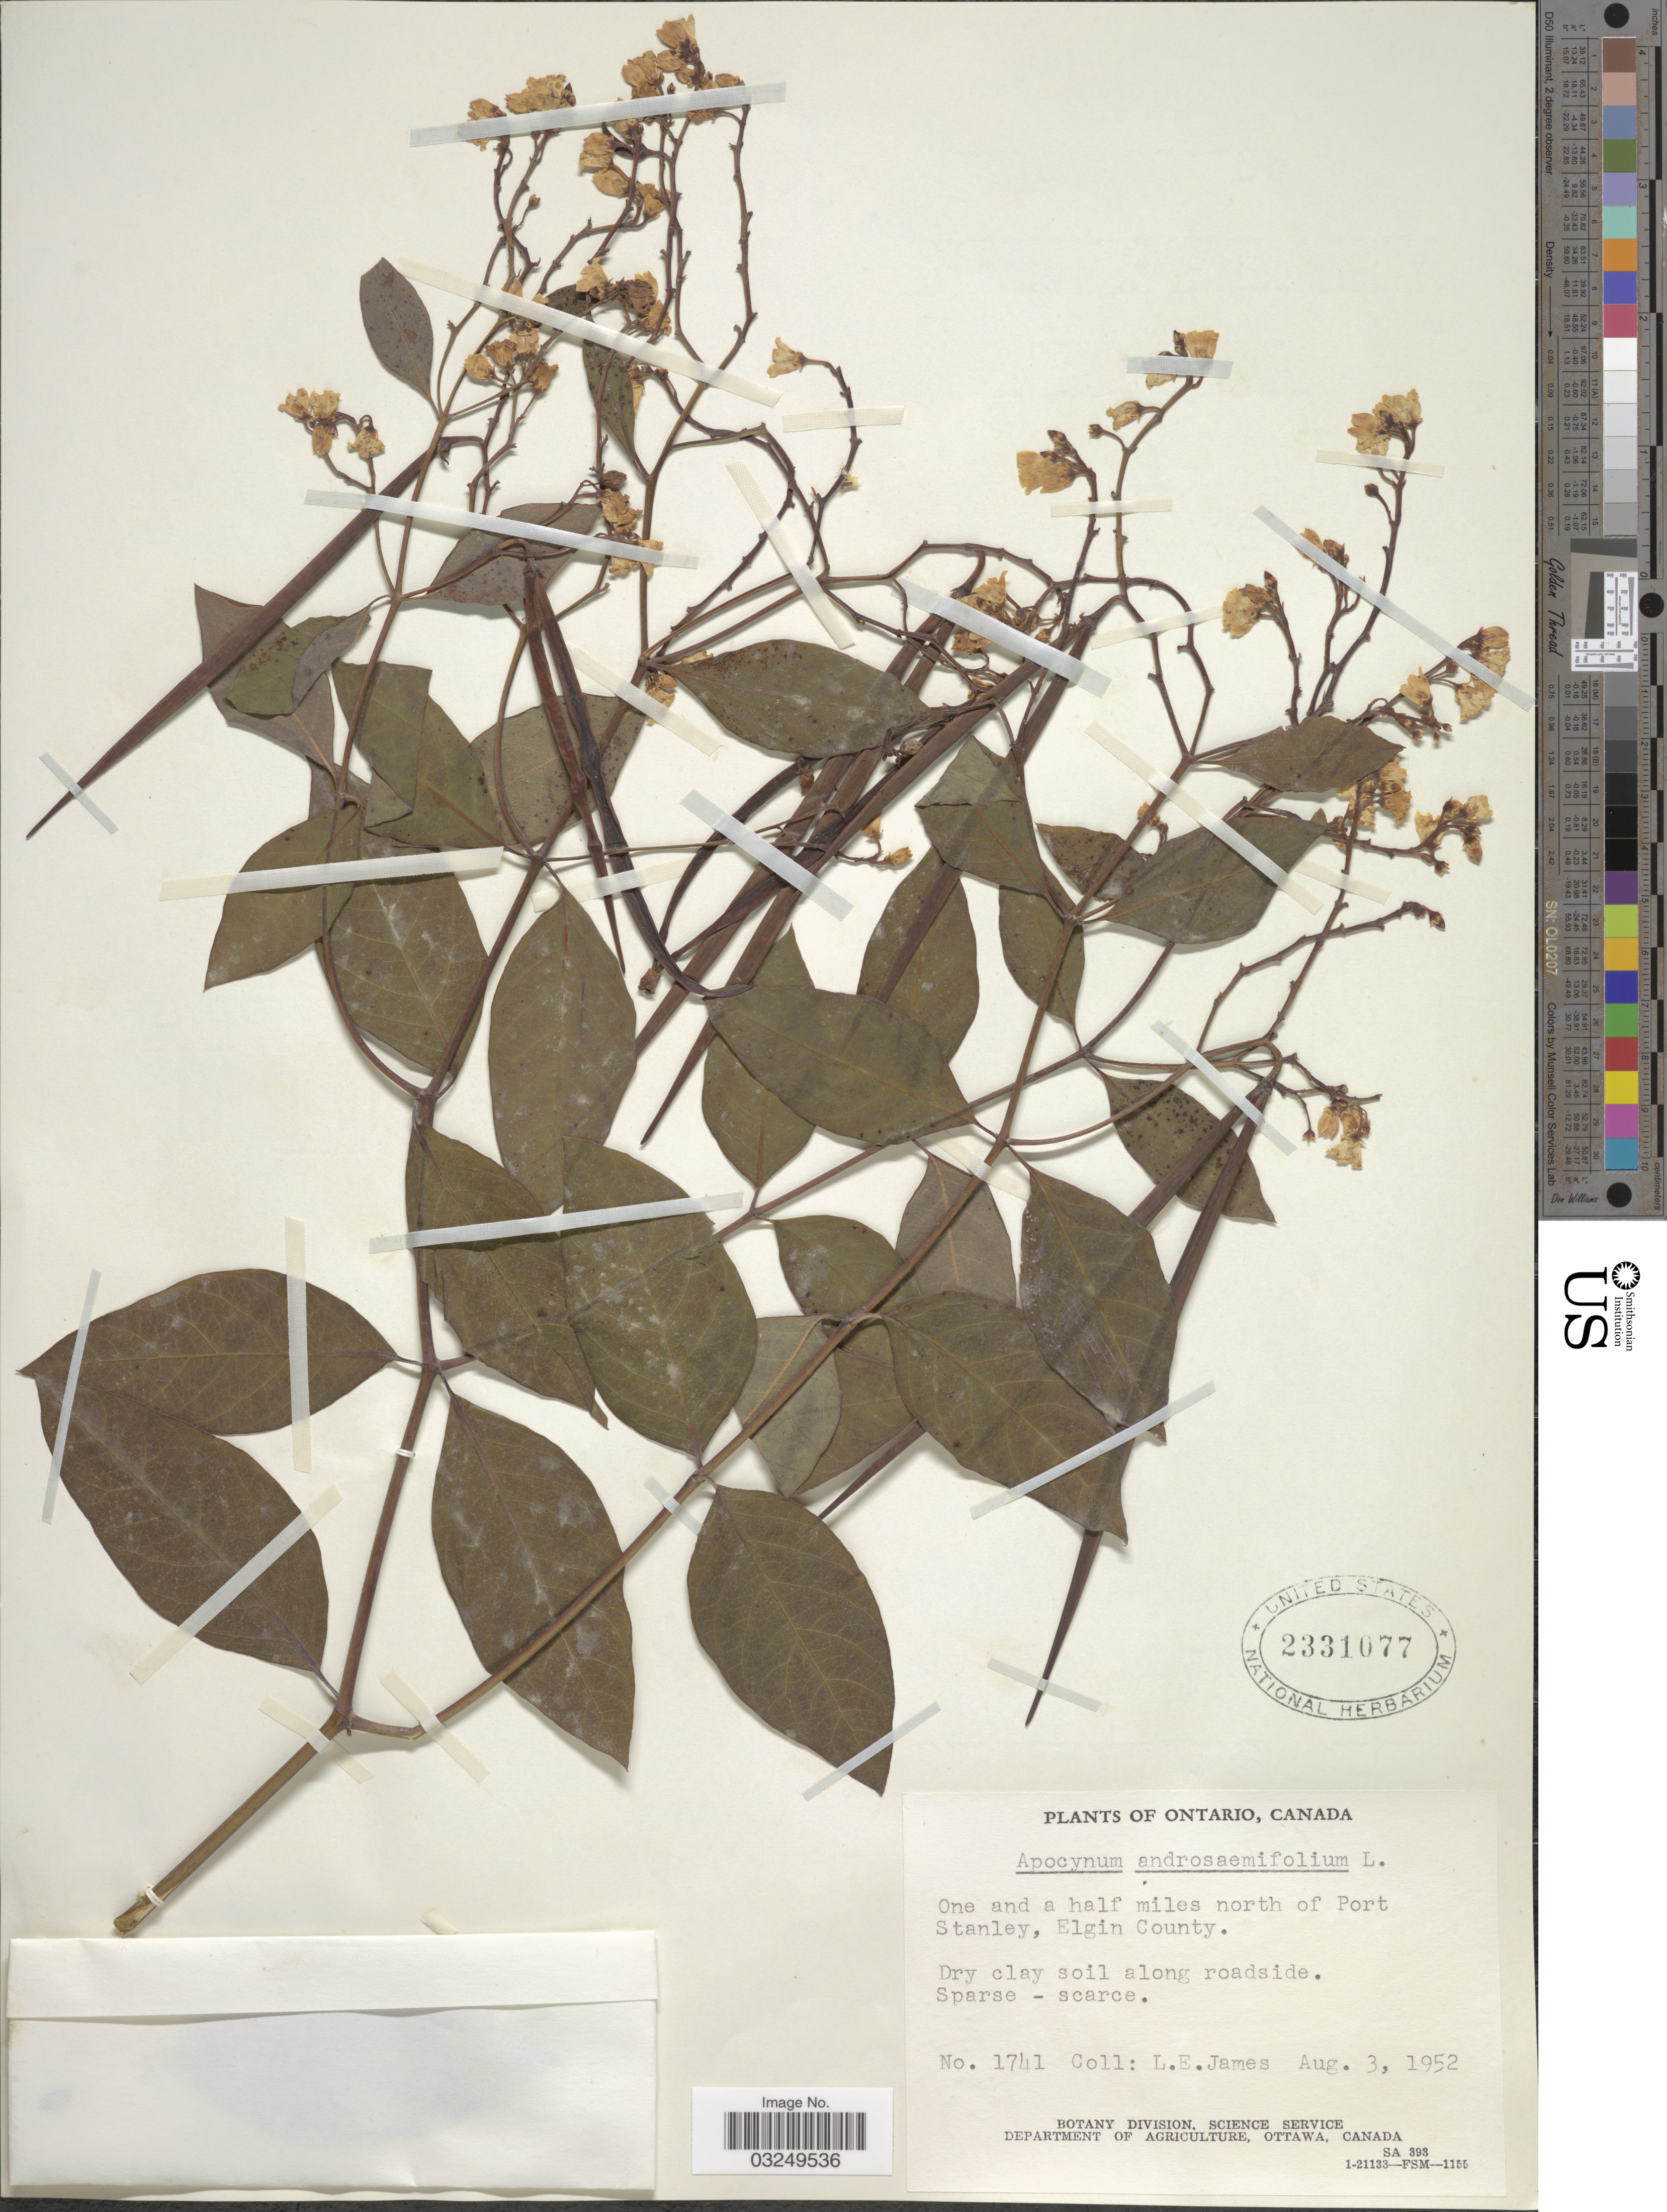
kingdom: Plantae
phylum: Tracheophyta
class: Magnoliopsida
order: Gentianales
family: Apocynaceae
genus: Apocynum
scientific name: Apocynum androsaemifolium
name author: L.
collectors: L. E. James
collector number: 1741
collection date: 1952-08-03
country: Canada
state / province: Ontario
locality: On and a half mile north of Port Stanley, Elgin County.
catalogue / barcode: US 2331077